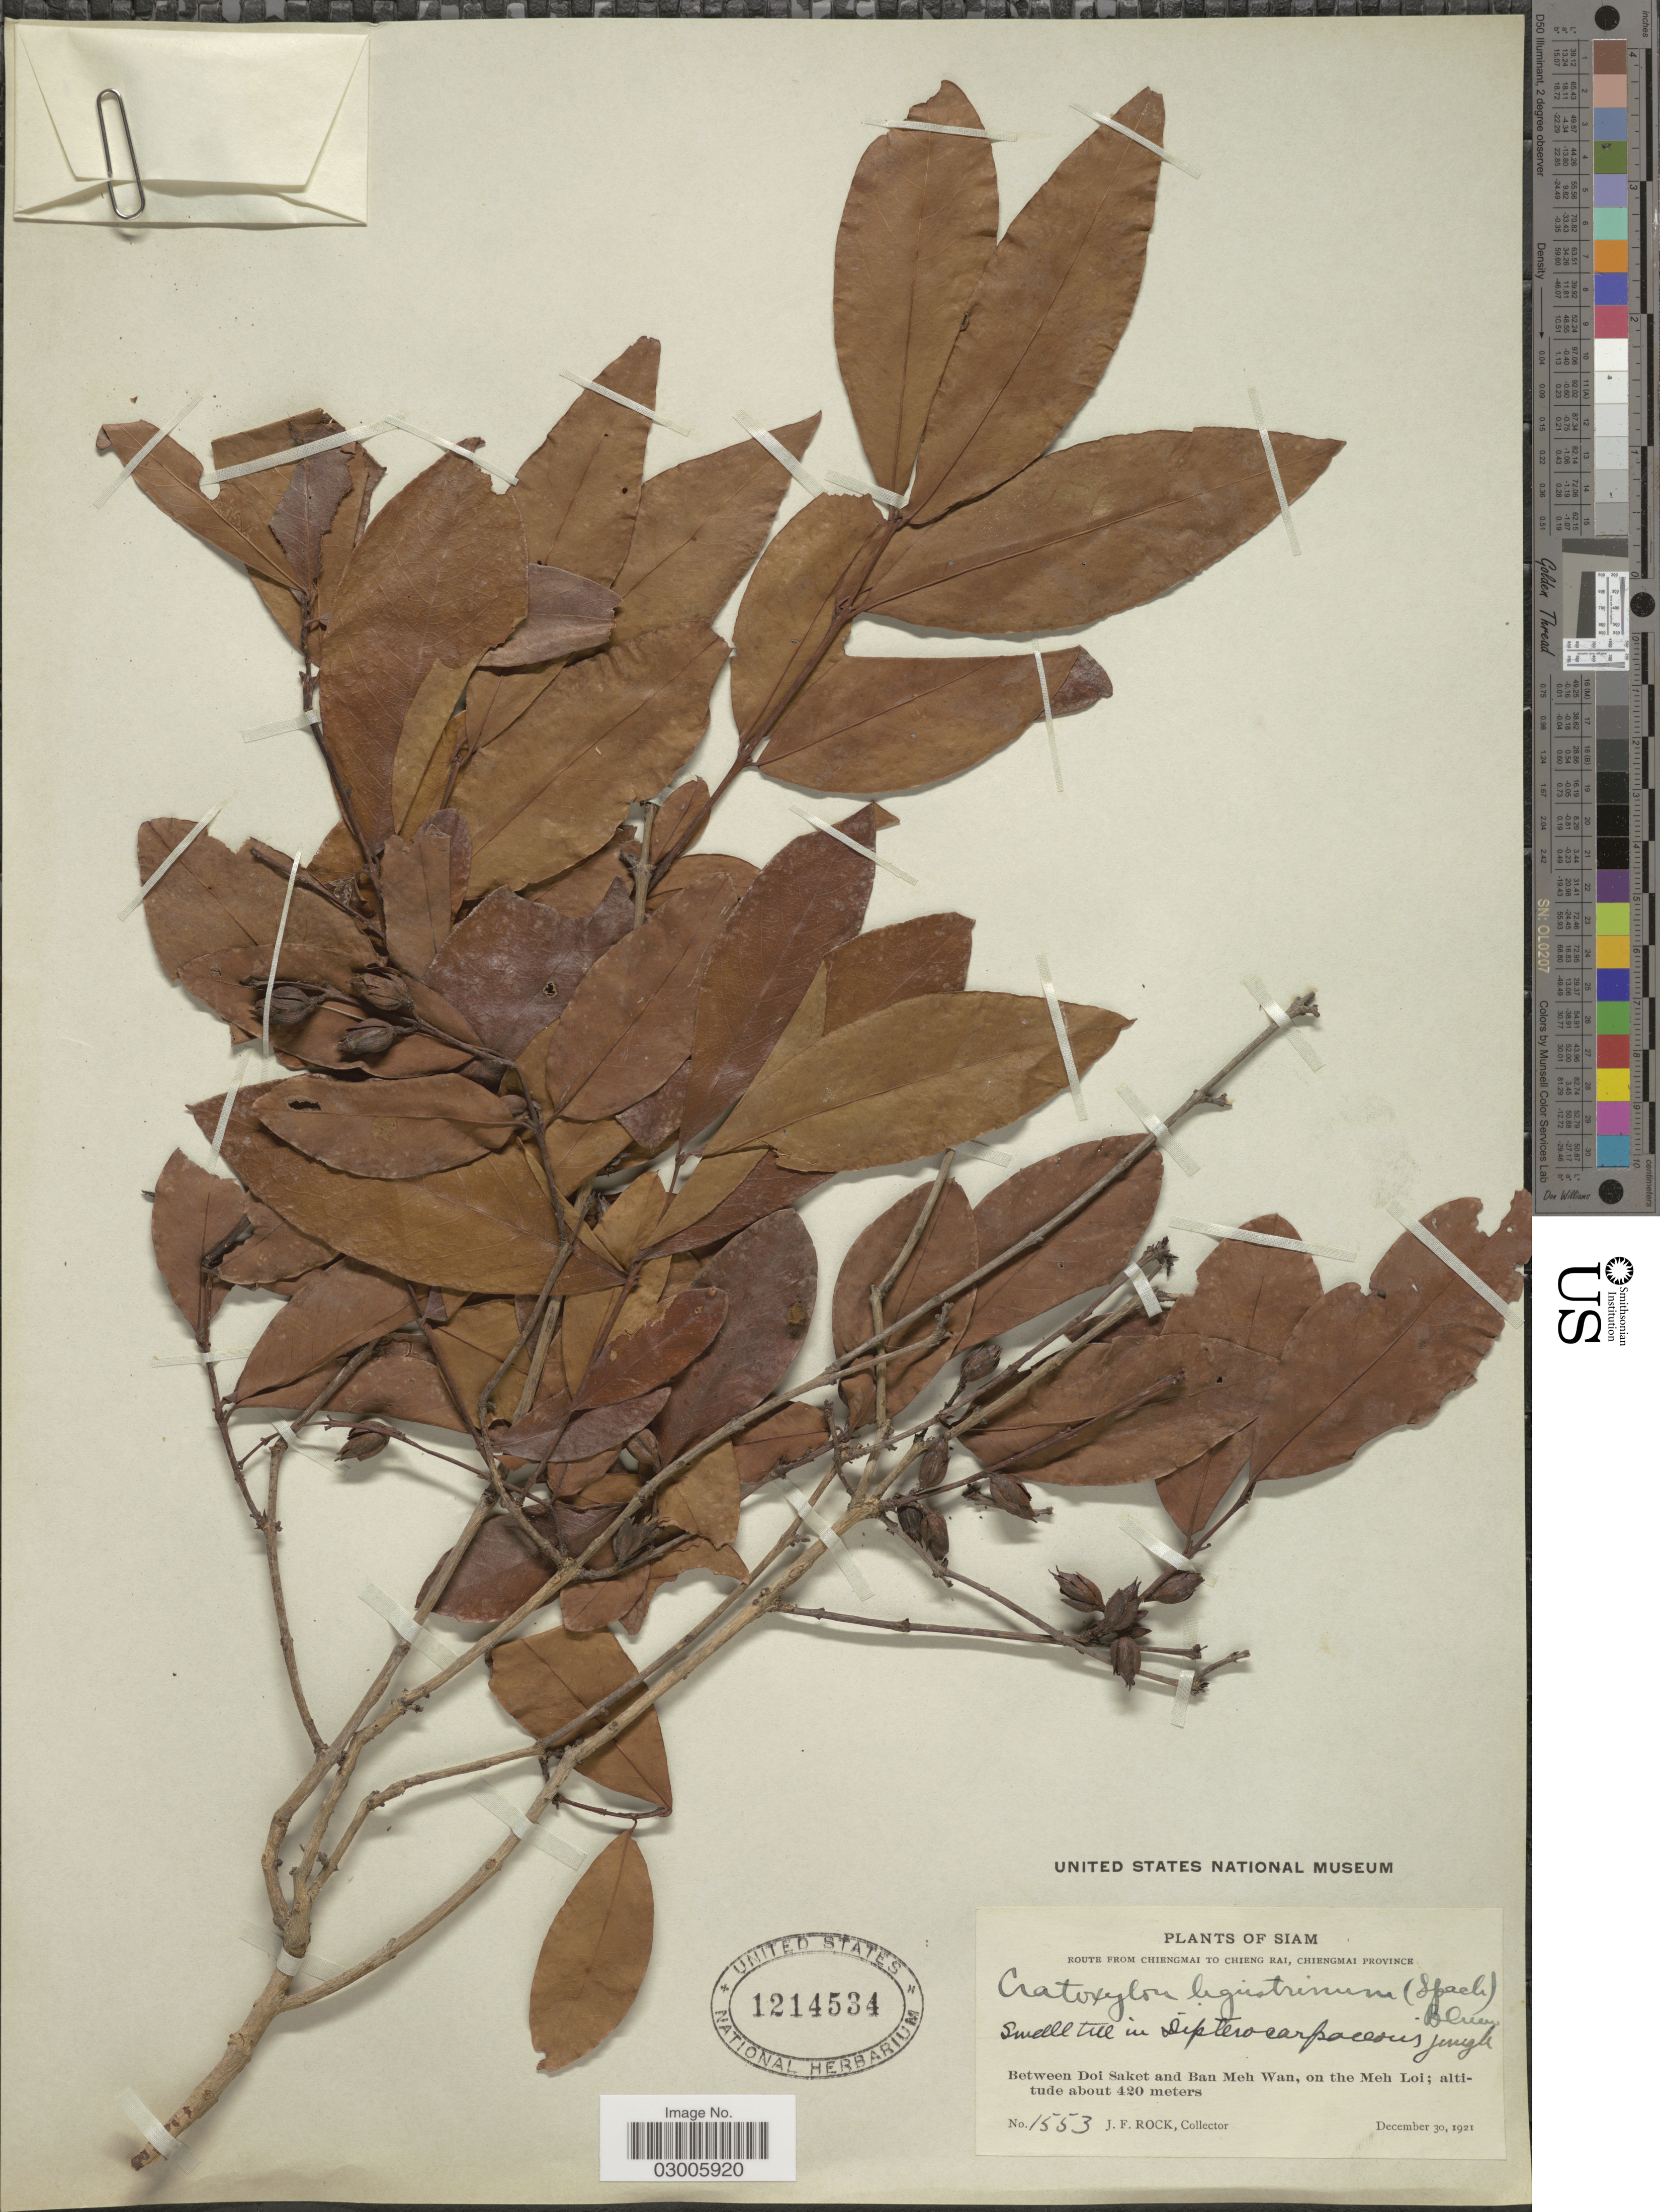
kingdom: Plantae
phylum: Tracheophyta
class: Magnoliopsida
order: Malpighiales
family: Hypericaceae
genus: Cratoxylum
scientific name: Cratoxylum ligustrinum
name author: (Spach) Blume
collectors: J. Rock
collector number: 1553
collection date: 1921-12-30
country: Thailand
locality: Siam. Route from Chiengmai to Chieng Rai, Cheingmai Province. Between Doi Saket and Ban Meh Wan, on the Meh Loi.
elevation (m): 420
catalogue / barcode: US 1214534